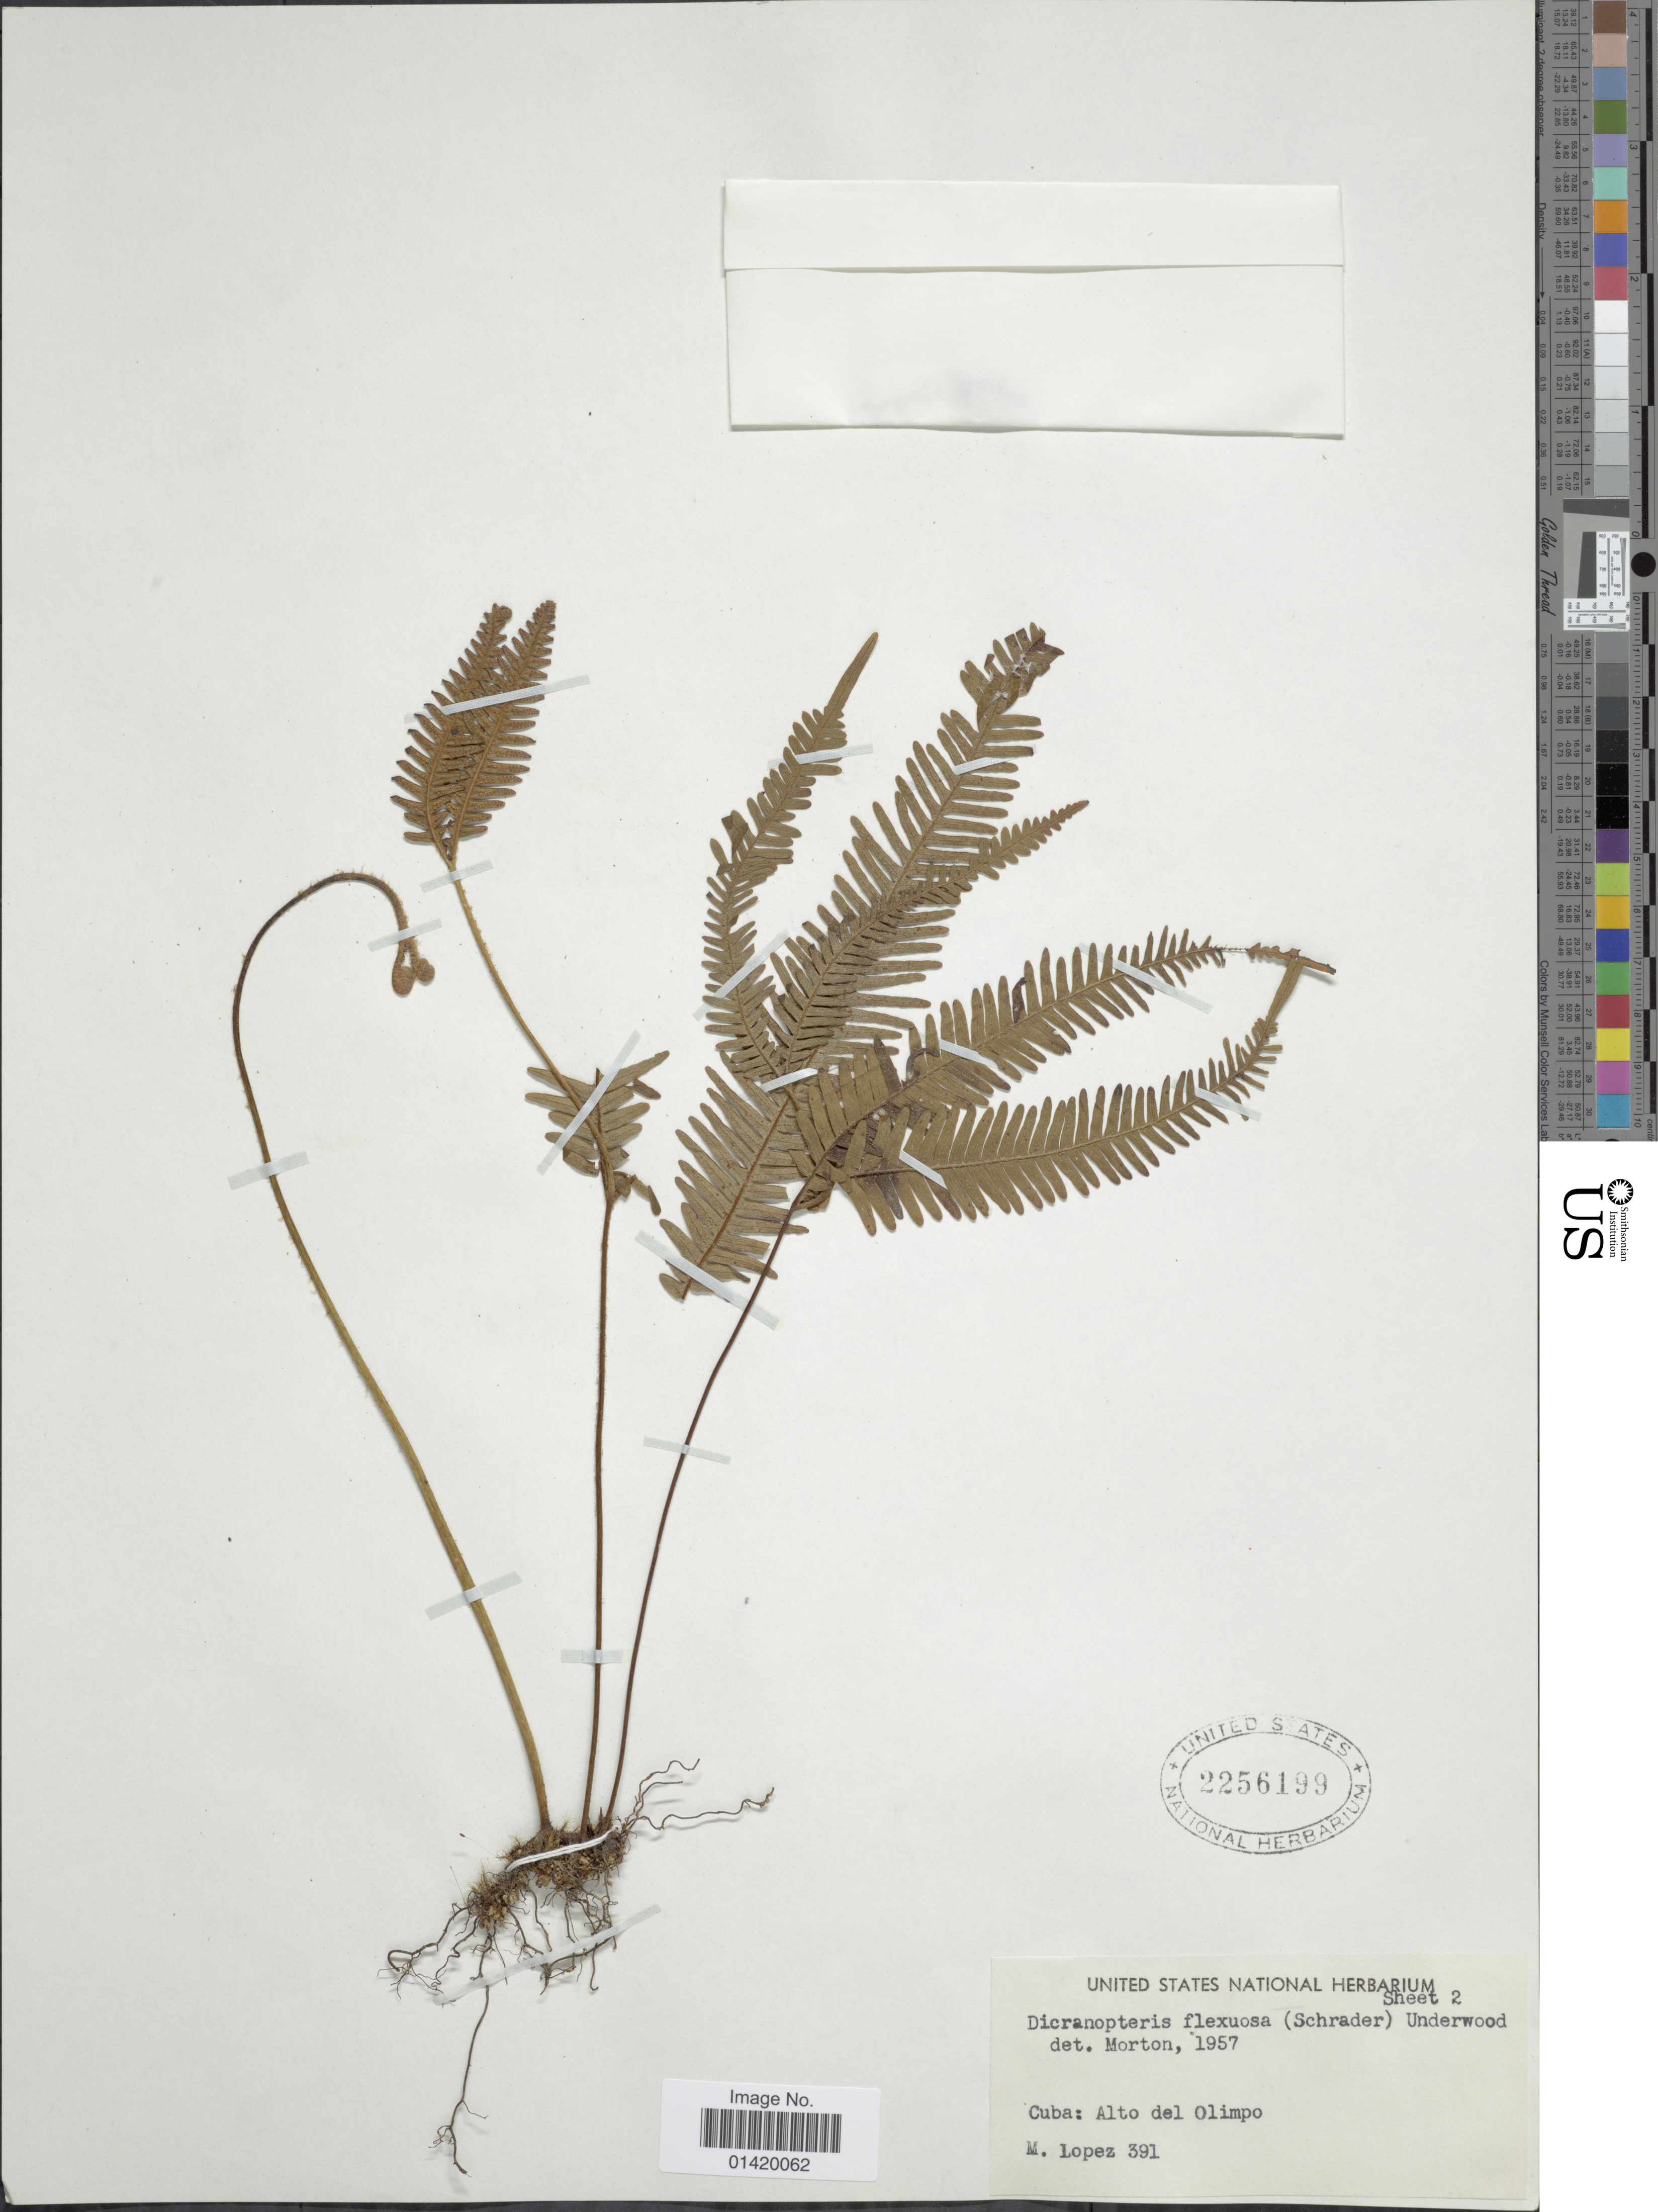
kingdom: Plantae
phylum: Tracheophyta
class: Polypodiopsida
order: Gleicheniales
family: Gleicheniaceae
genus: Dicranopteris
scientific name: Dicranopteris flexuosa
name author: (Schrad.) Underw.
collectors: M. Lopez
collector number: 391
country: Cuba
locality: Alto del Olimpo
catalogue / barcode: US 2256199